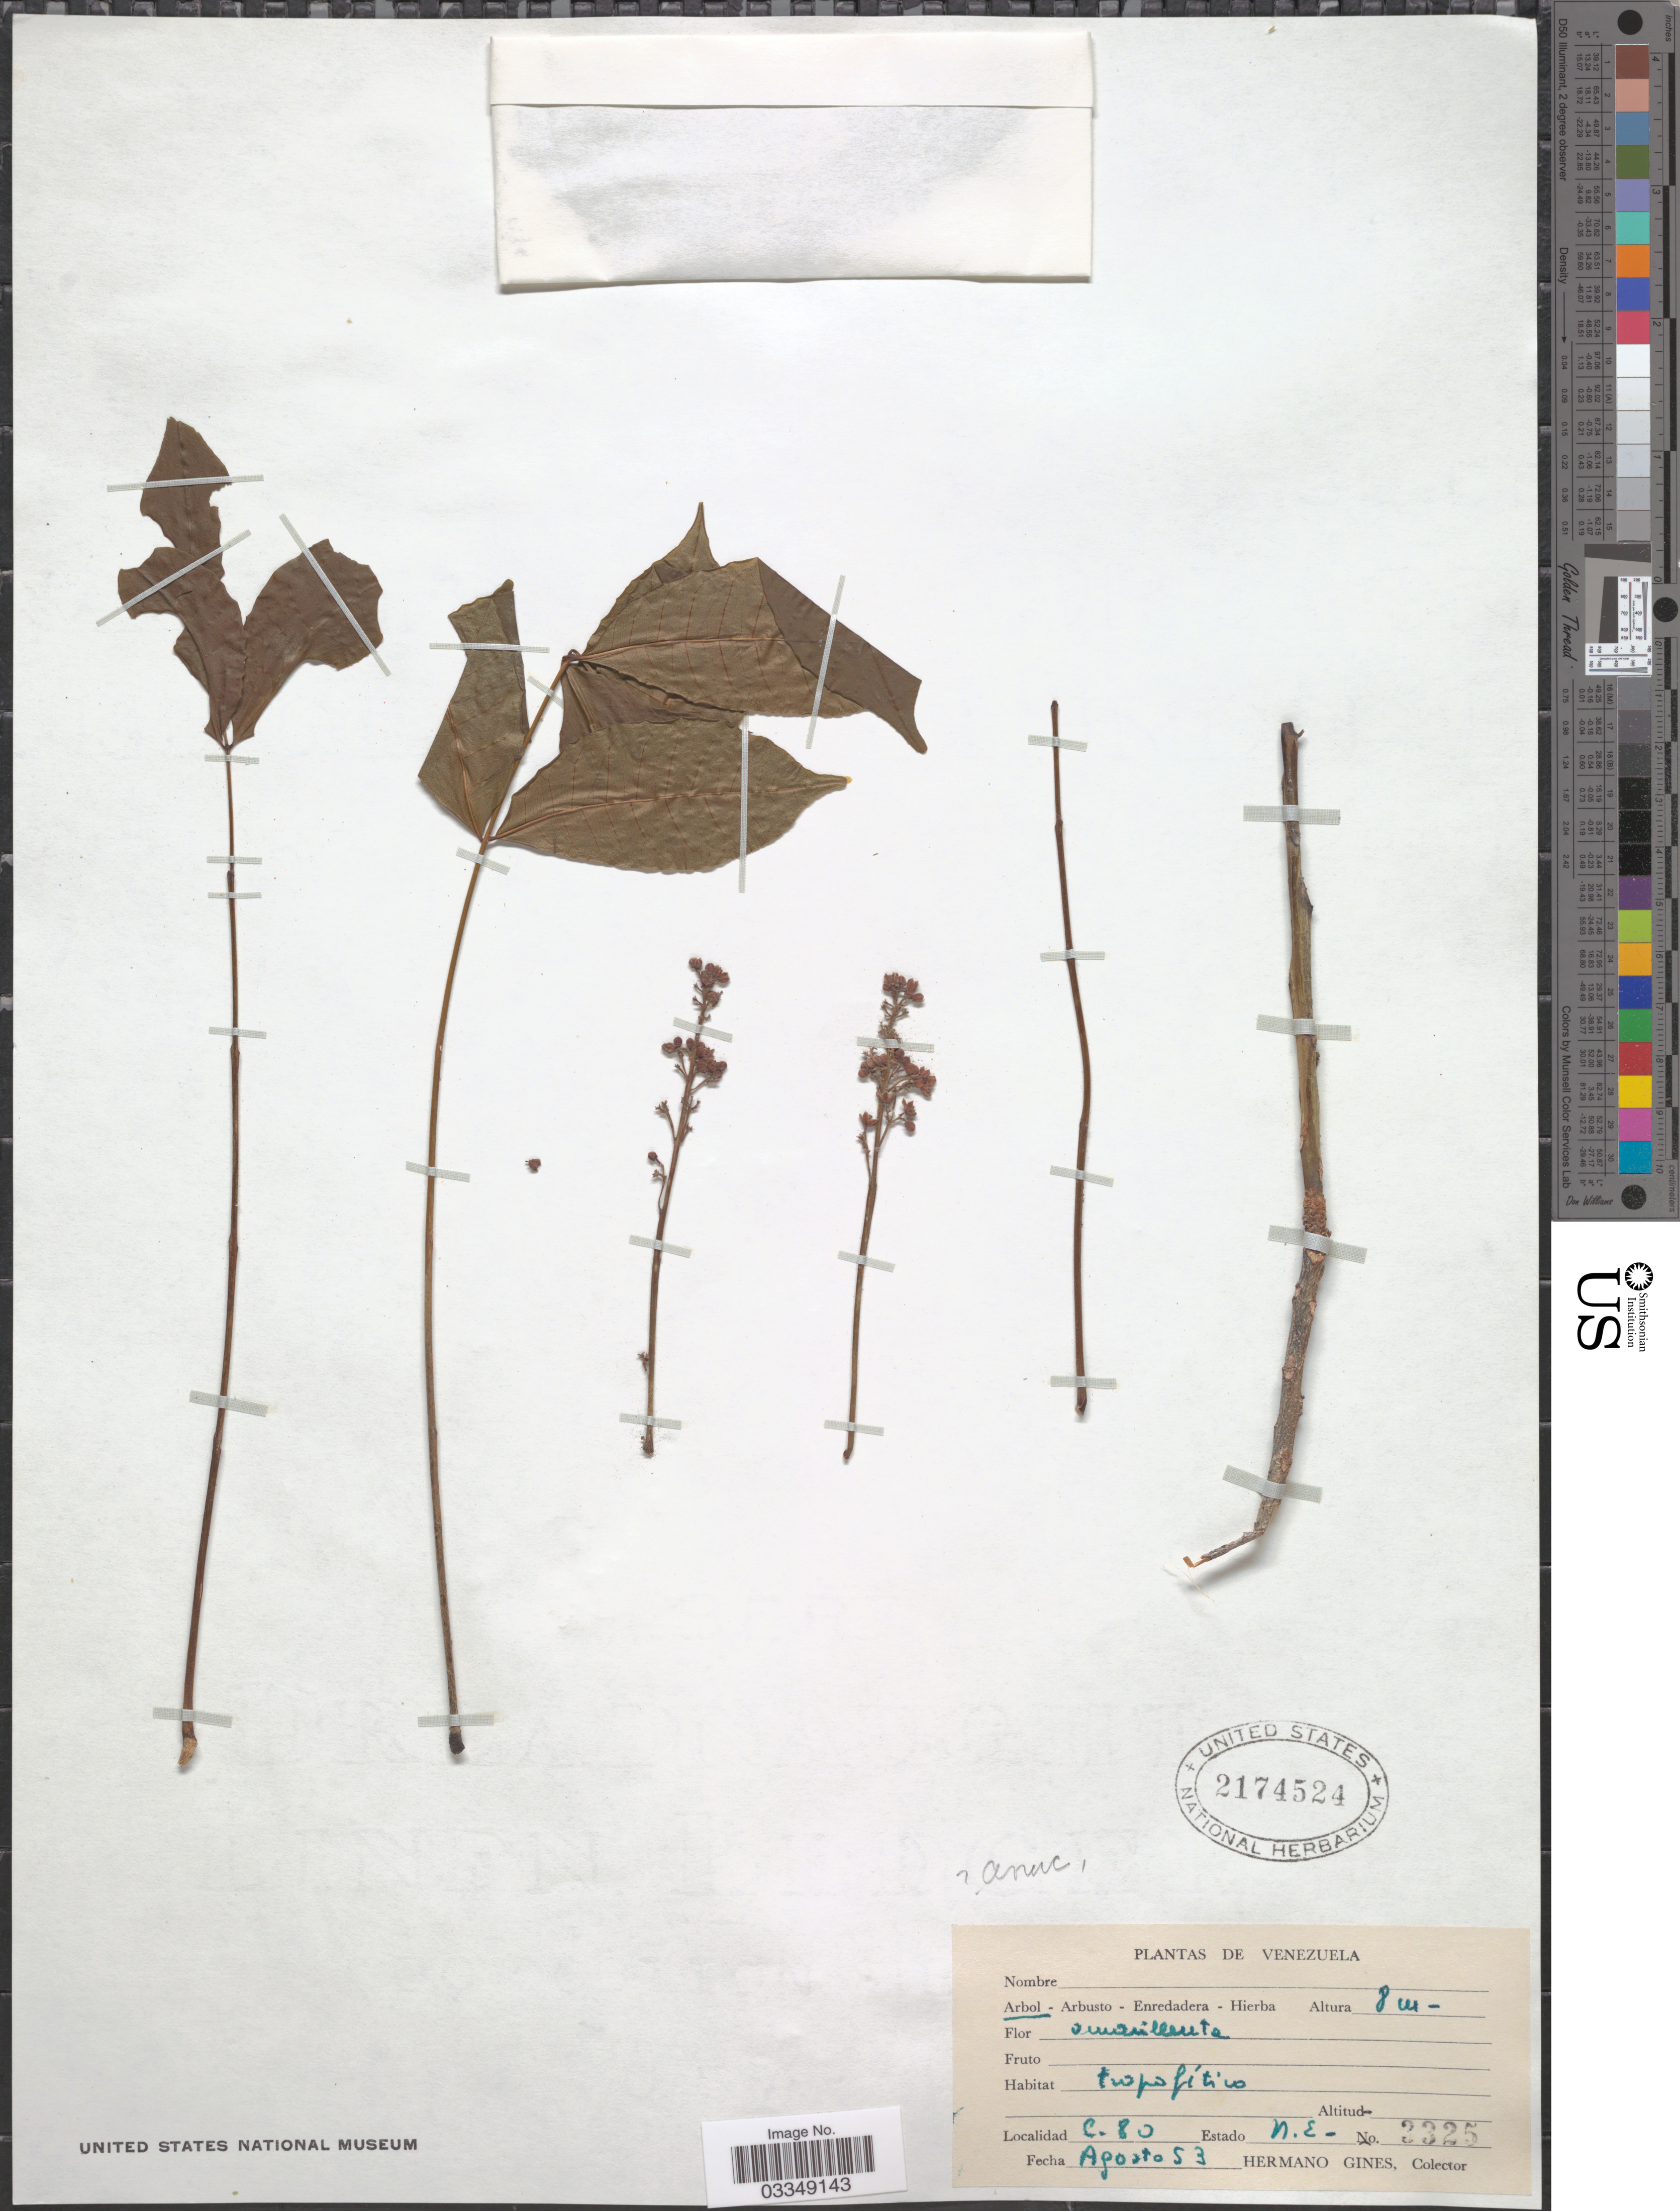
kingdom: Plantae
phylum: Tracheophyta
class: Magnoliopsida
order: Sapindales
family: Meliaceae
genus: Trichilia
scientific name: Trichilia sp.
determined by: Trujillo, A. M.; Londoño-Echeverri, Y.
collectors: Bro. Gines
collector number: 3325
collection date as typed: Transcribed d/m/y: /8/53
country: Venezuela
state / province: Nueva Esparta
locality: C. 80 [Cerro 80]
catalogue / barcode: US 2174524